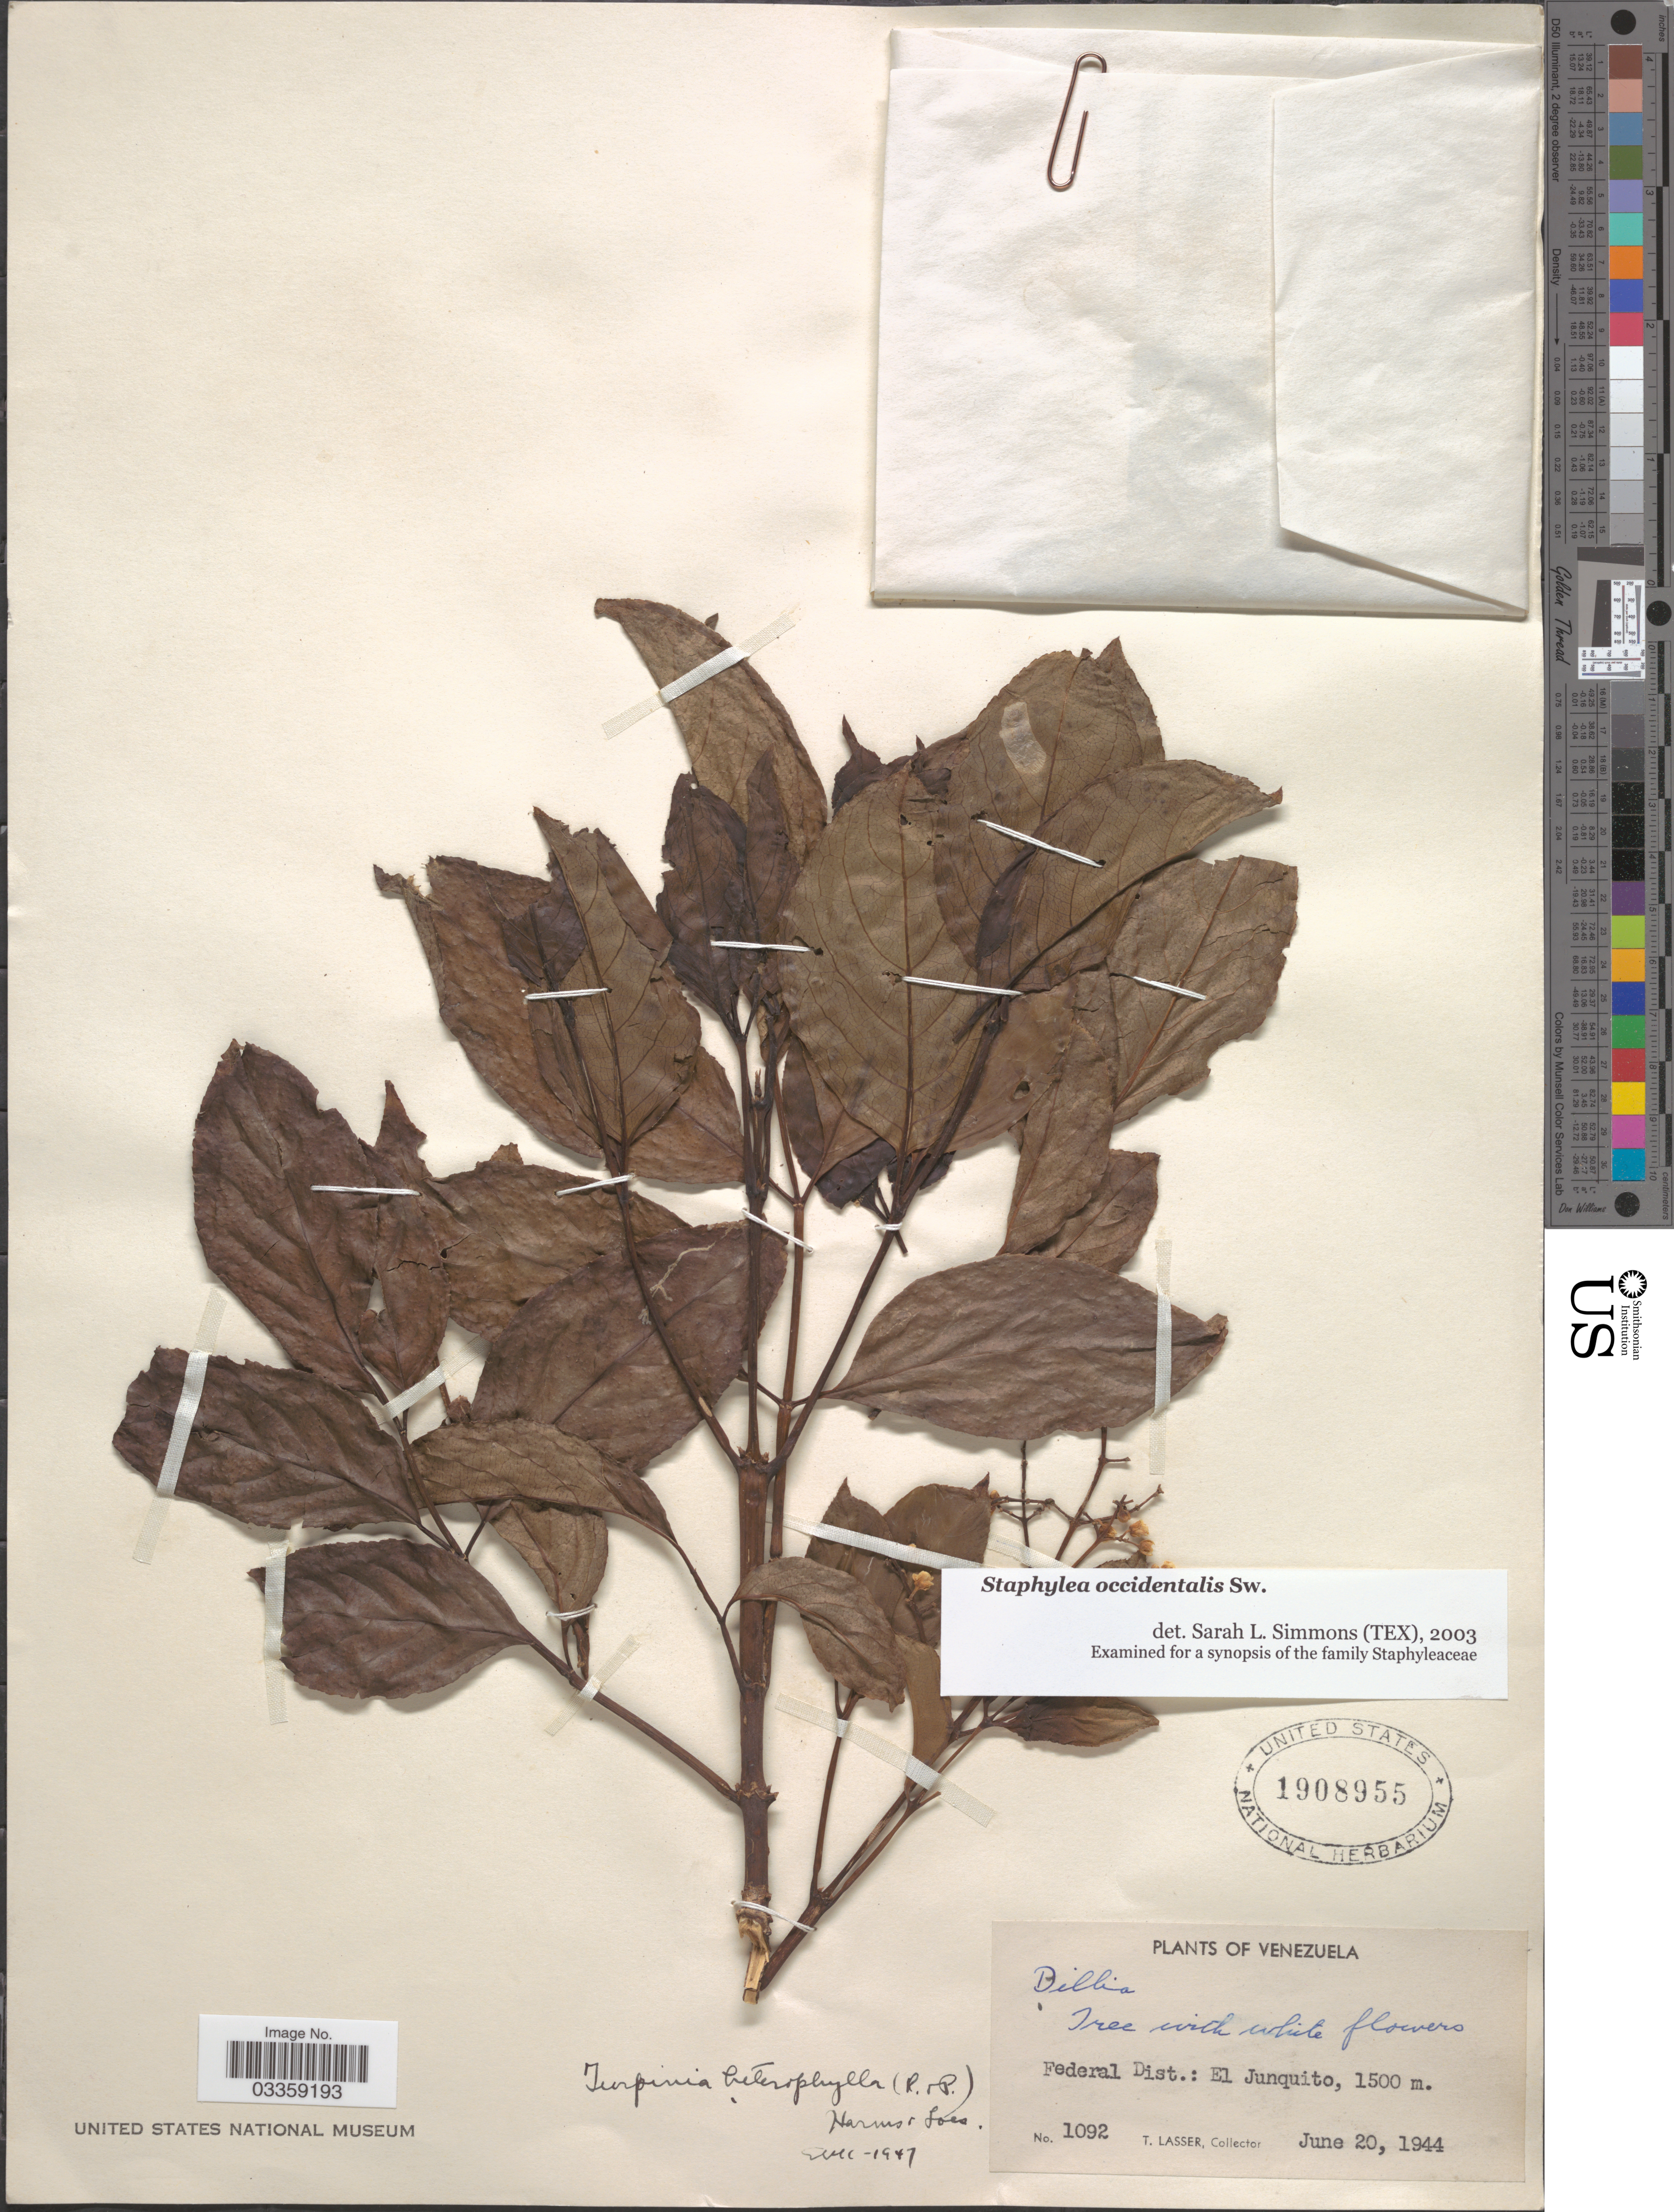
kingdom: Plantae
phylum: Tracheophyta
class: Magnoliopsida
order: Crossosomatales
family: Staphyleaceae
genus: Turpinia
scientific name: Turpinia occidentalis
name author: (Sw.) G. Don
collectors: T. Lasser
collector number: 1092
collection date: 1944-06-20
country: Venezuela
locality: Federal Dist.: El Junquito.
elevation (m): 1500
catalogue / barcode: US 1908955